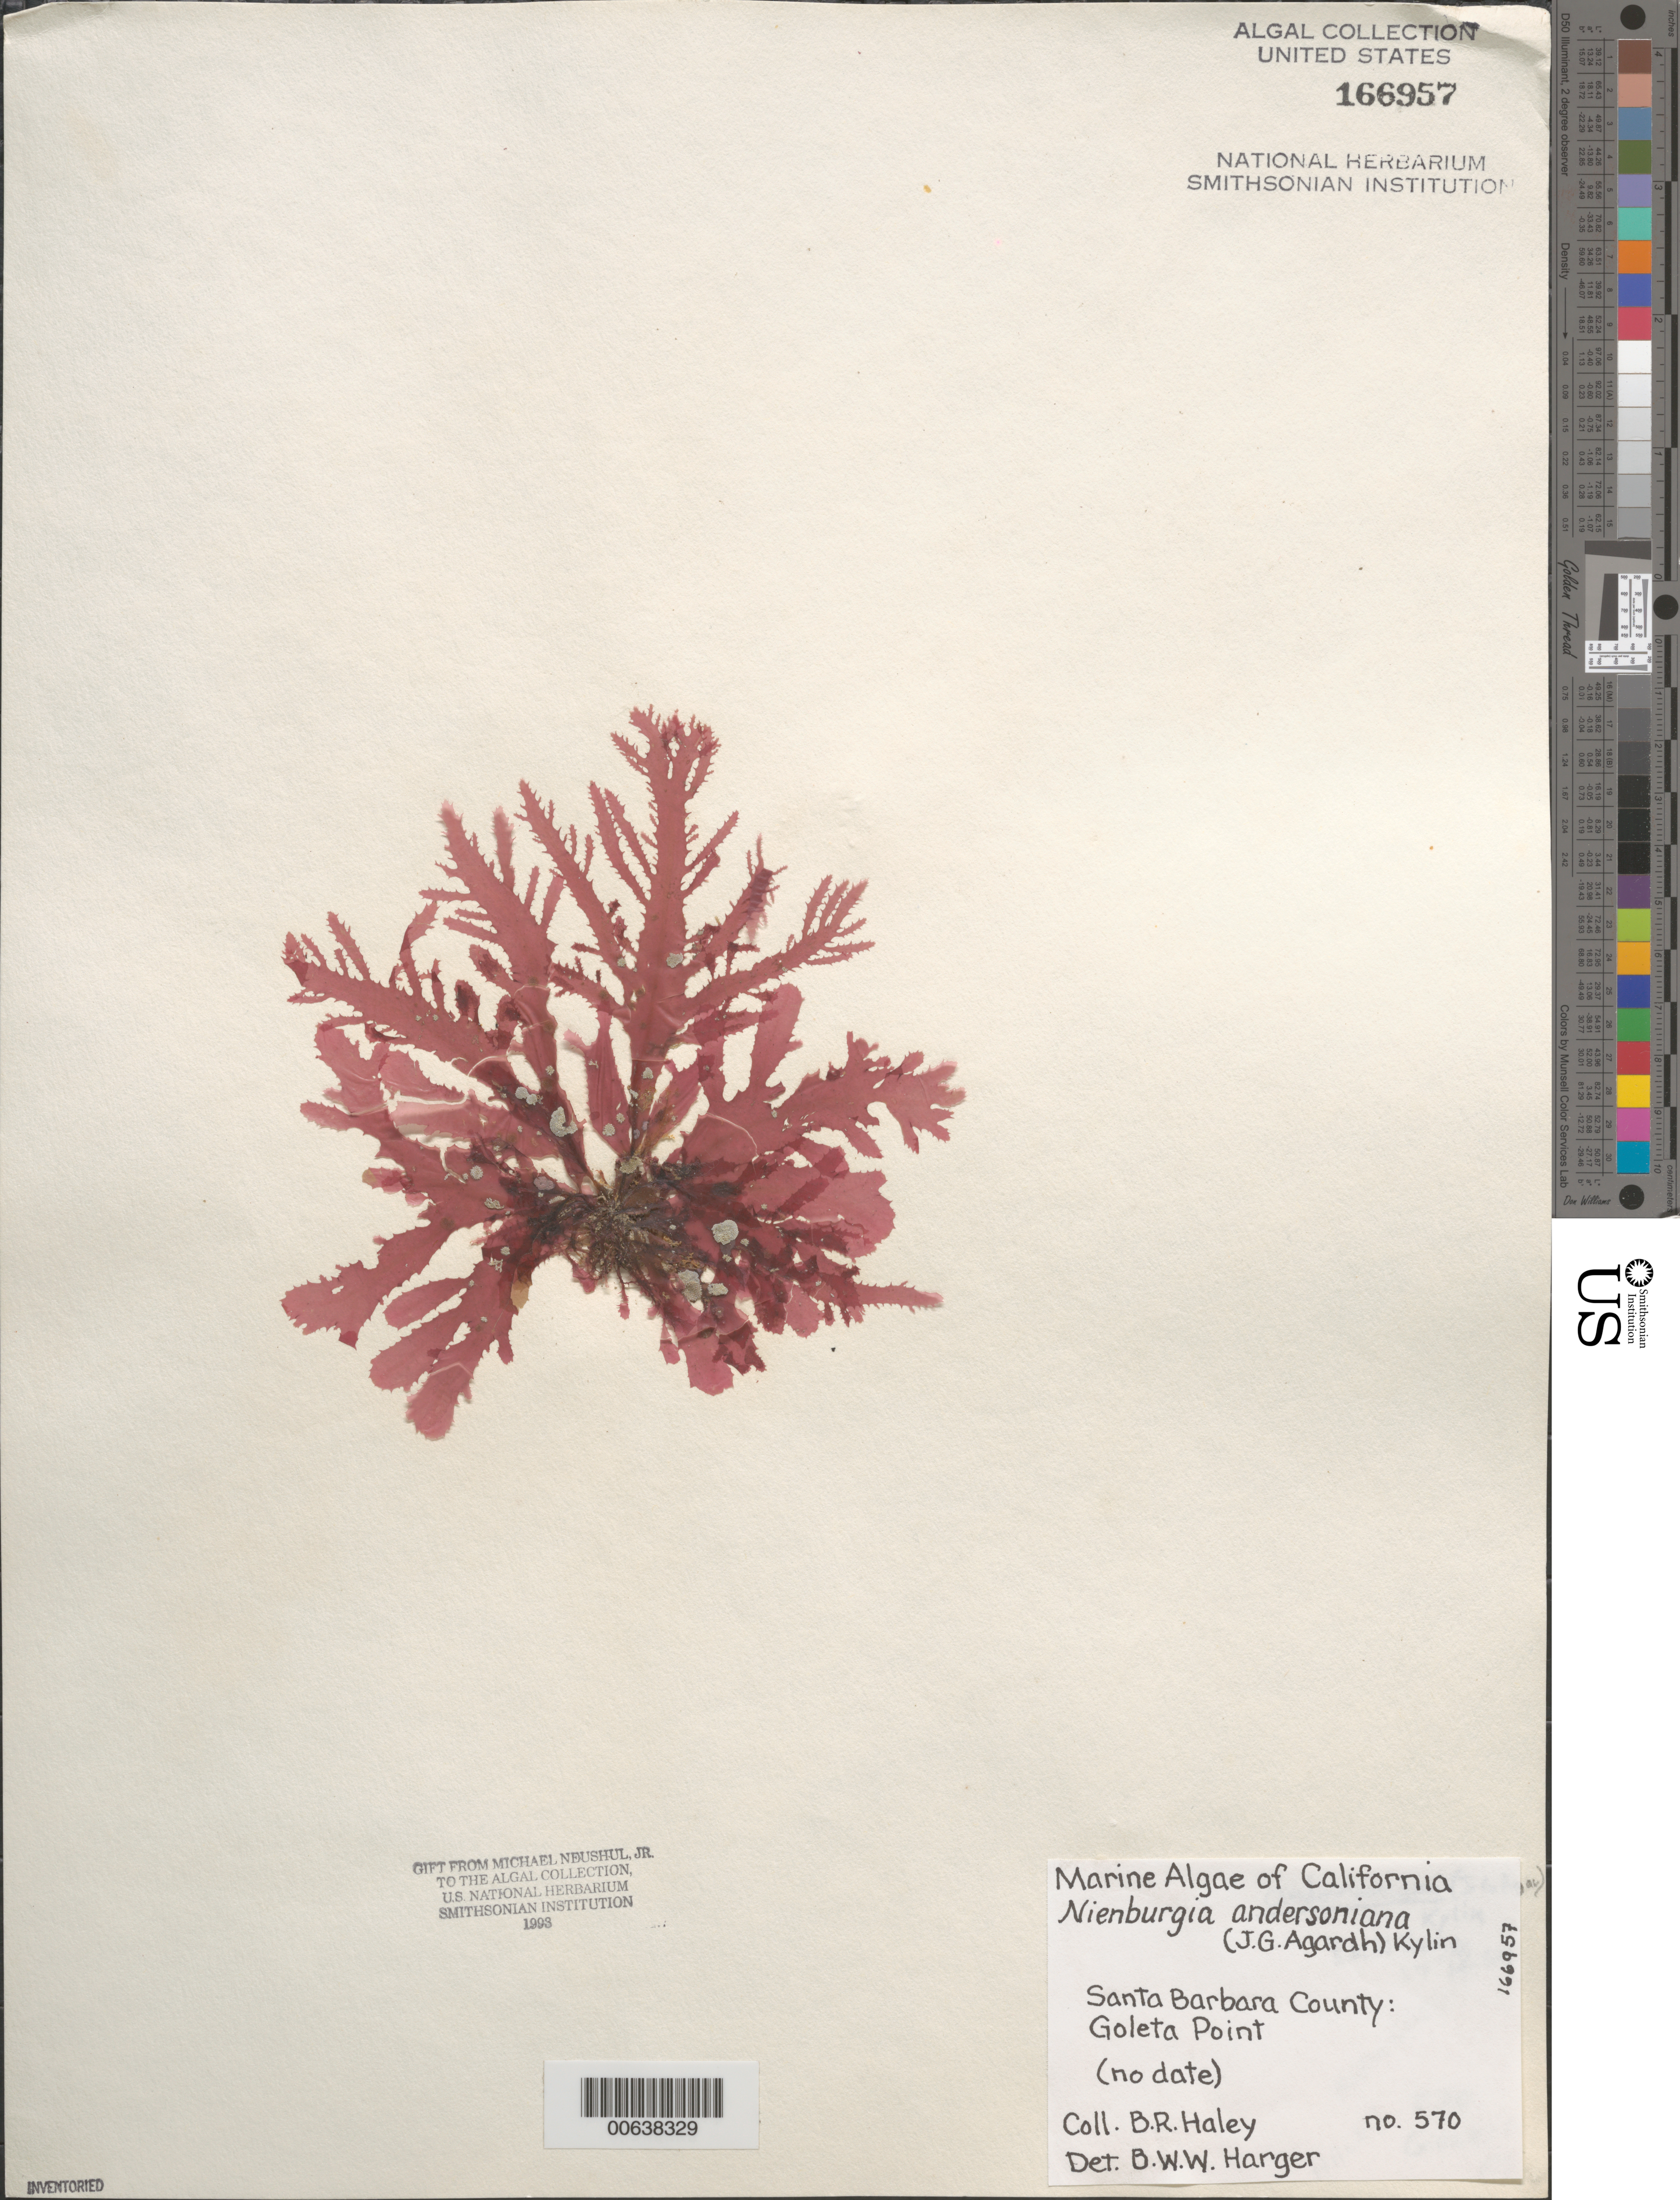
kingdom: Plantae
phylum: Rhodophyta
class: Florideophyceae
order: Ceramiales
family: Delesseriaceae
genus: Nienburgia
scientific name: Nienburgia andersoniana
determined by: Harger, B. W. W.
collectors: B. Haley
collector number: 570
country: United States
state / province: California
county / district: Santa Barbara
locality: Goleta Point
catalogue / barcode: US 166957